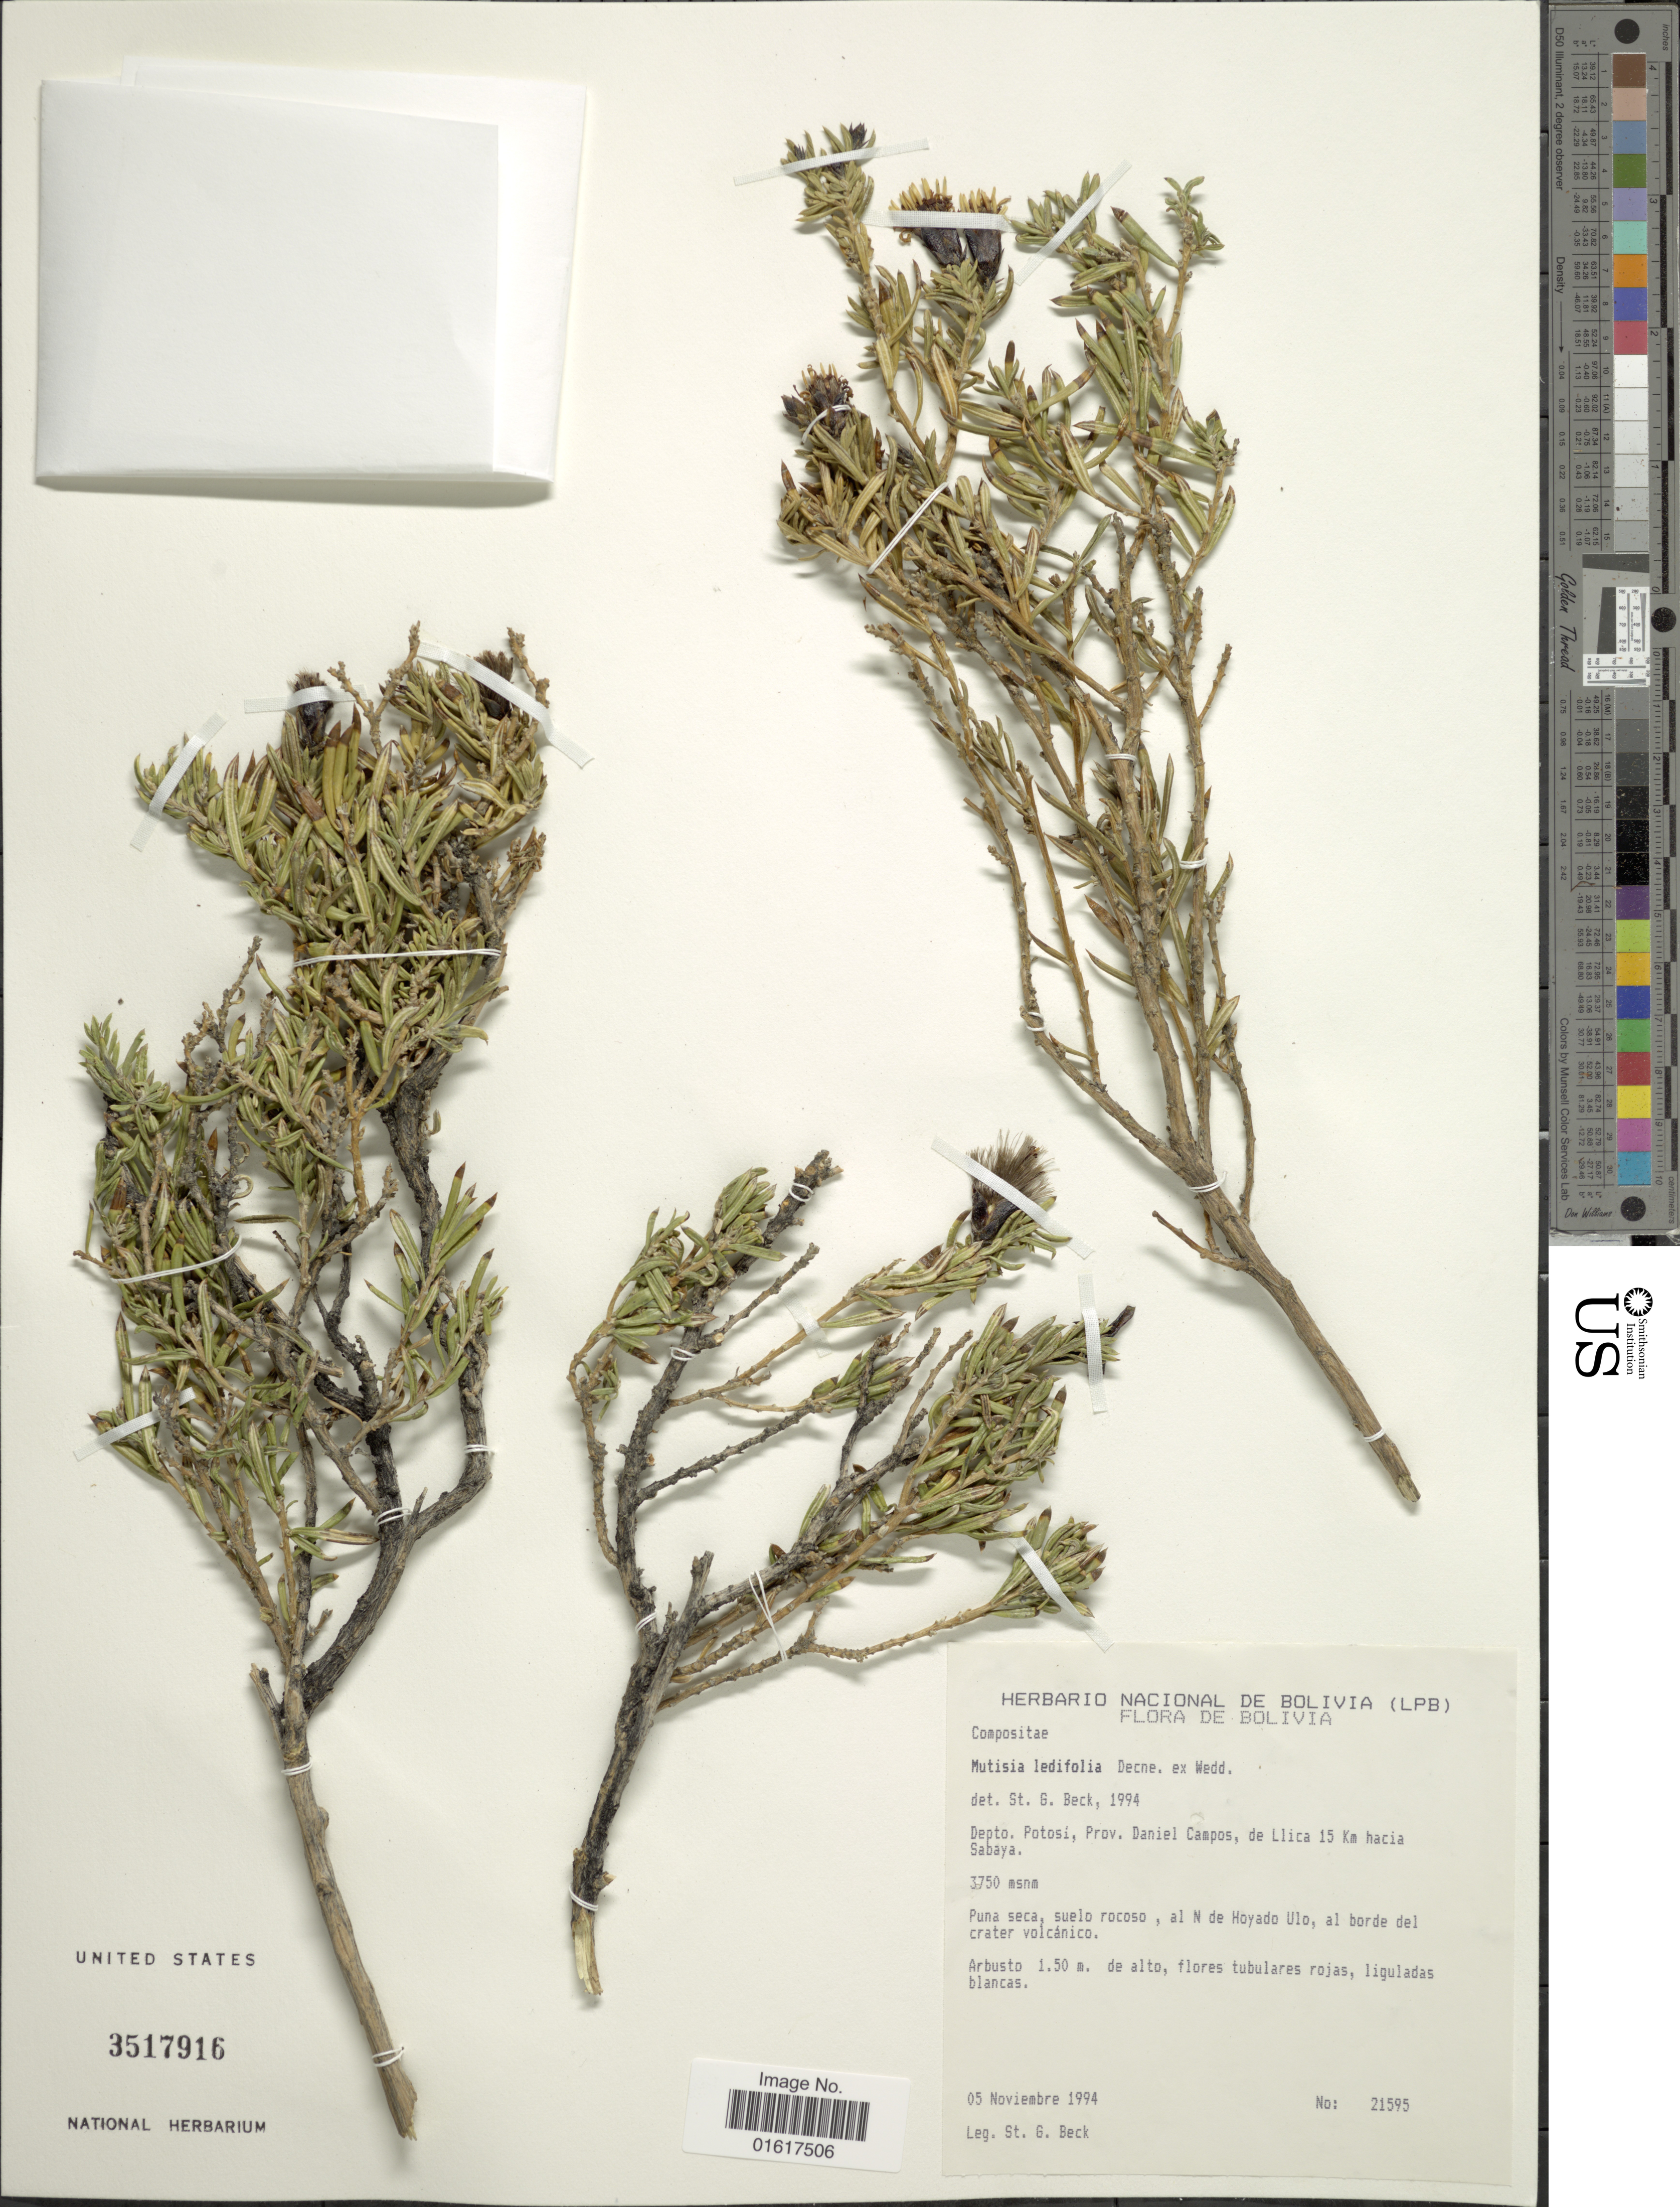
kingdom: Plantae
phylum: Tracheophyta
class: Magnoliopsida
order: Asterales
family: Asteraceae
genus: Mutisia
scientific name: Mutisia ledifolia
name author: Decne. ex Wedd.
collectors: S. G. Beck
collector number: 21595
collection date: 1994-11-05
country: Bolivia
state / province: Potosi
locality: Prov. Daniel Campos, de Llica 15 Km hacia Sabaya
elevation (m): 3750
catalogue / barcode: US 3517916